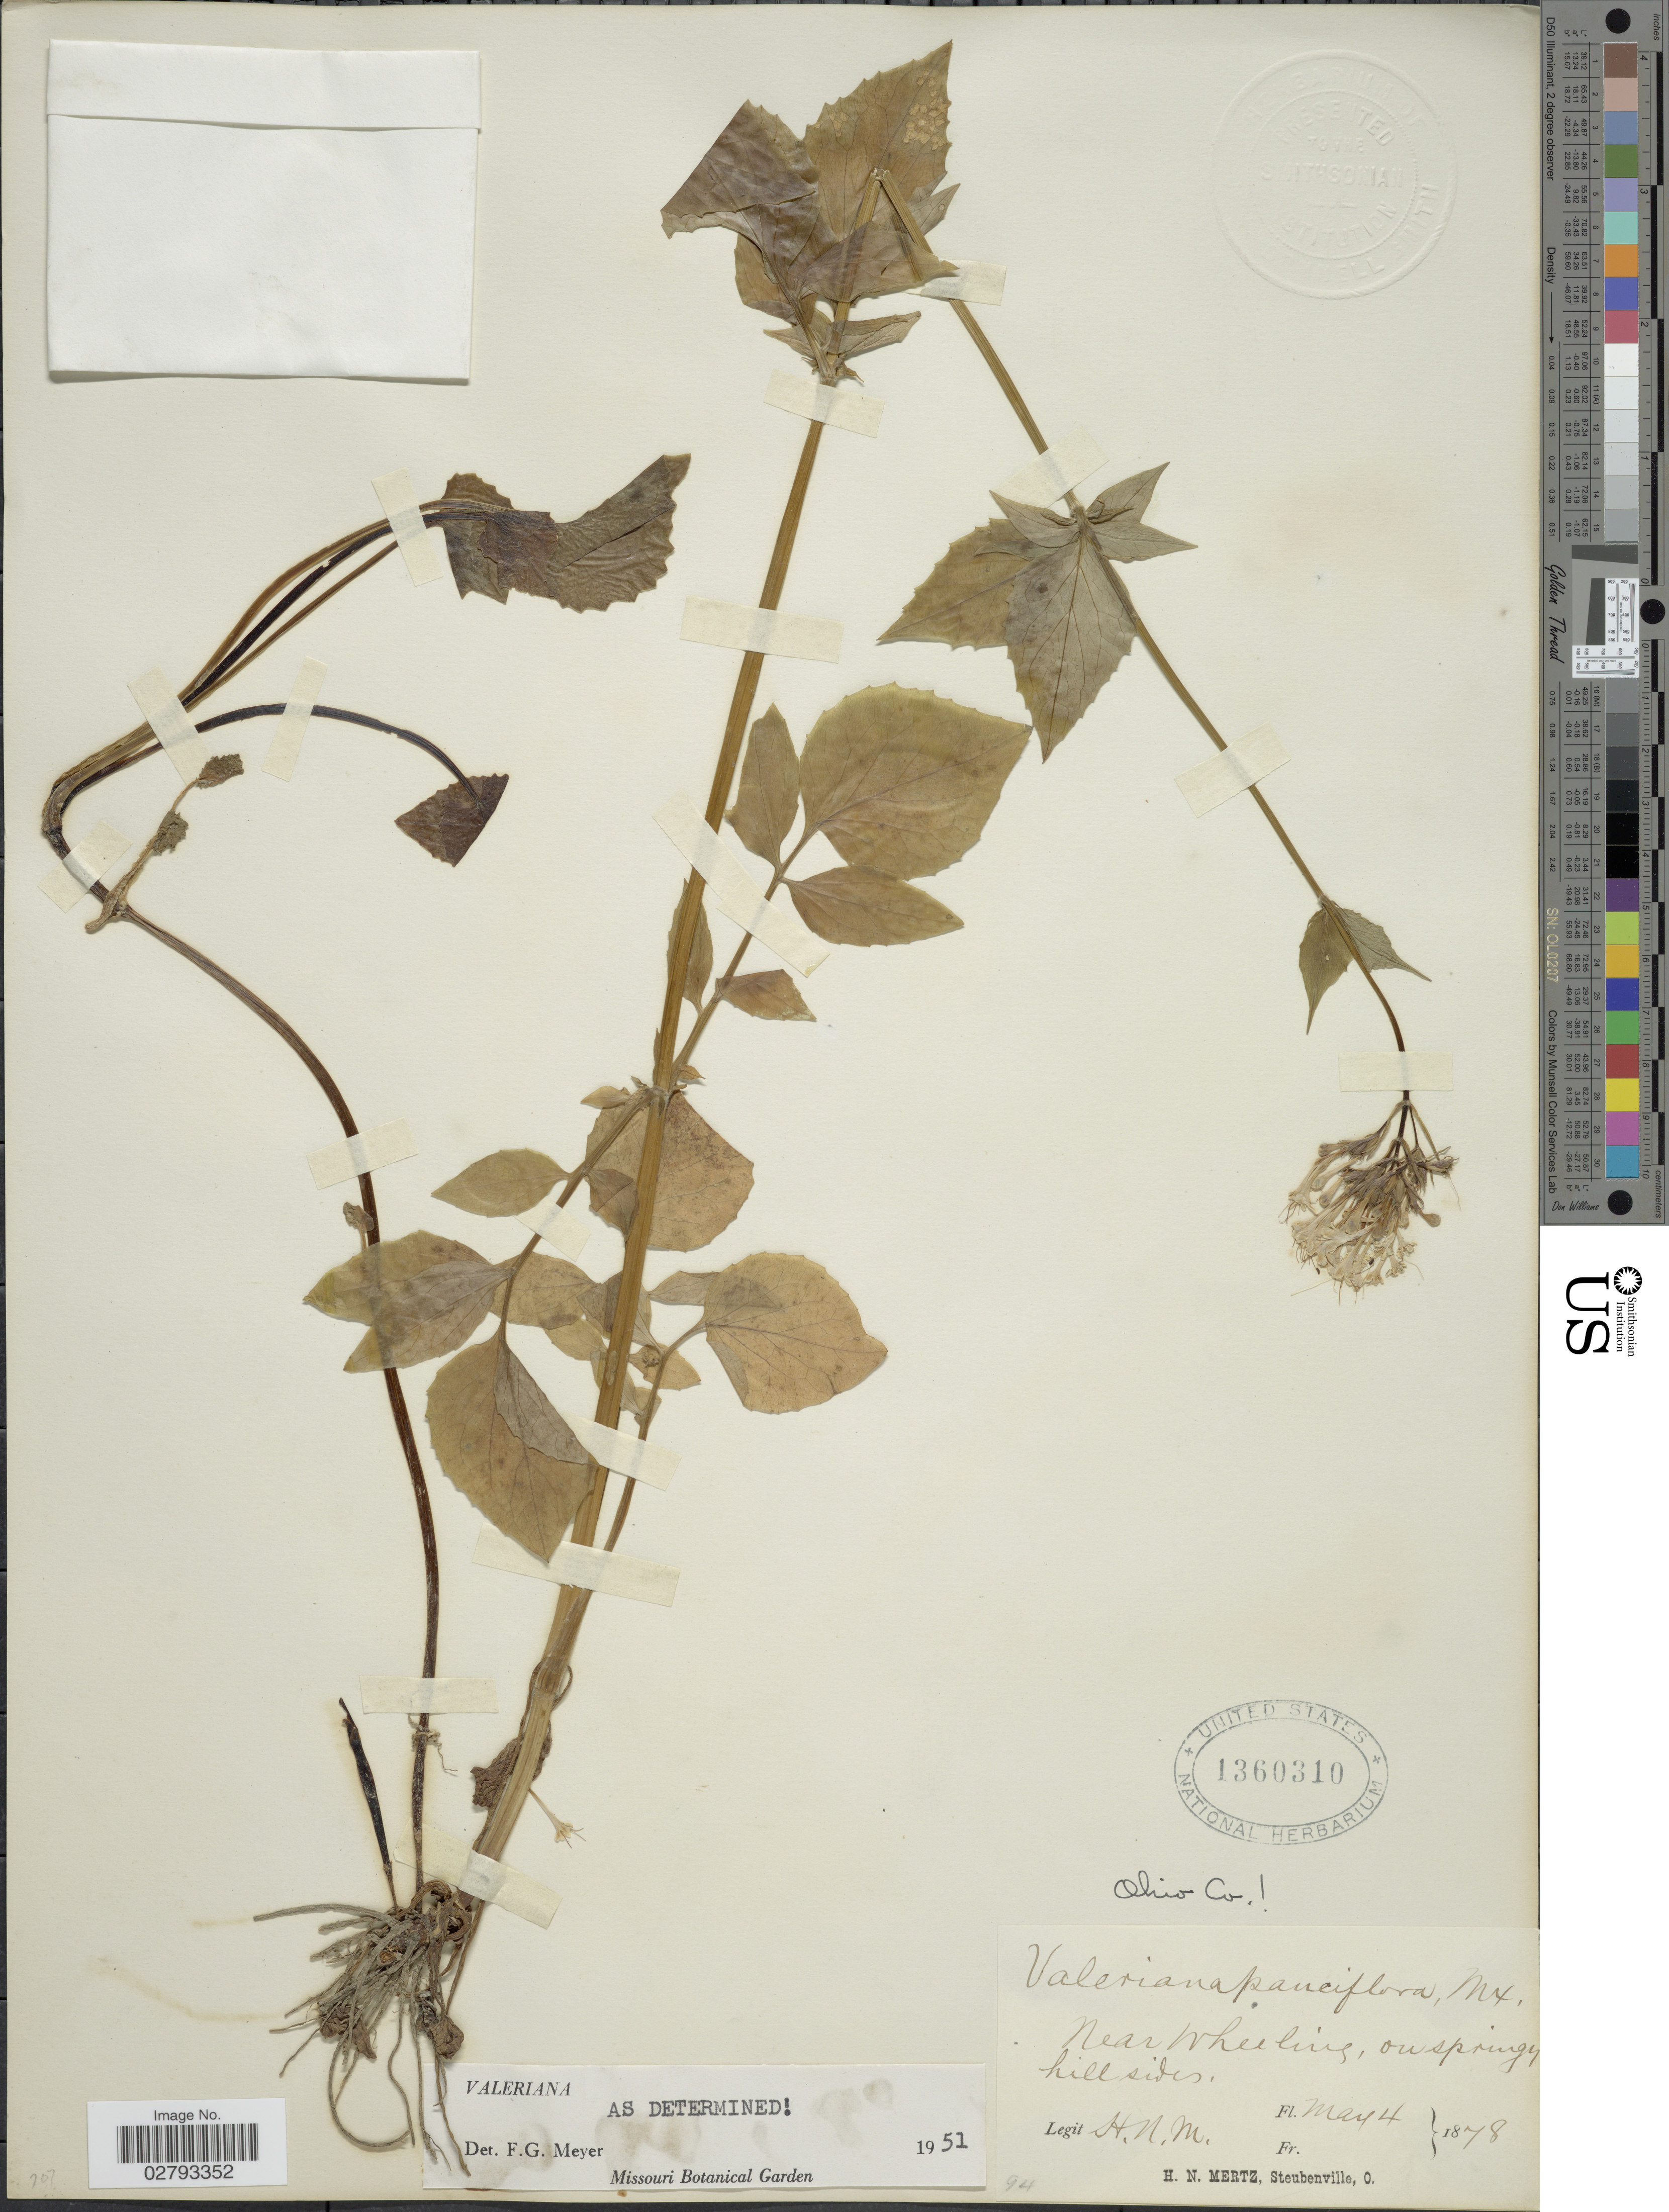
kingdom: Plantae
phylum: Tracheophyta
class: Magnoliopsida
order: Dipsacales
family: Caprifoliaceae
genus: Valeriana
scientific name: Valeriana pauciflora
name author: Michx.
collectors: H. Mertz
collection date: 1878-05-04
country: United States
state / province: West Virginia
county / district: Ohio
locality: Near Wheeling, on springs hill sides. Ohio Co.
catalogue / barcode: US 1360310